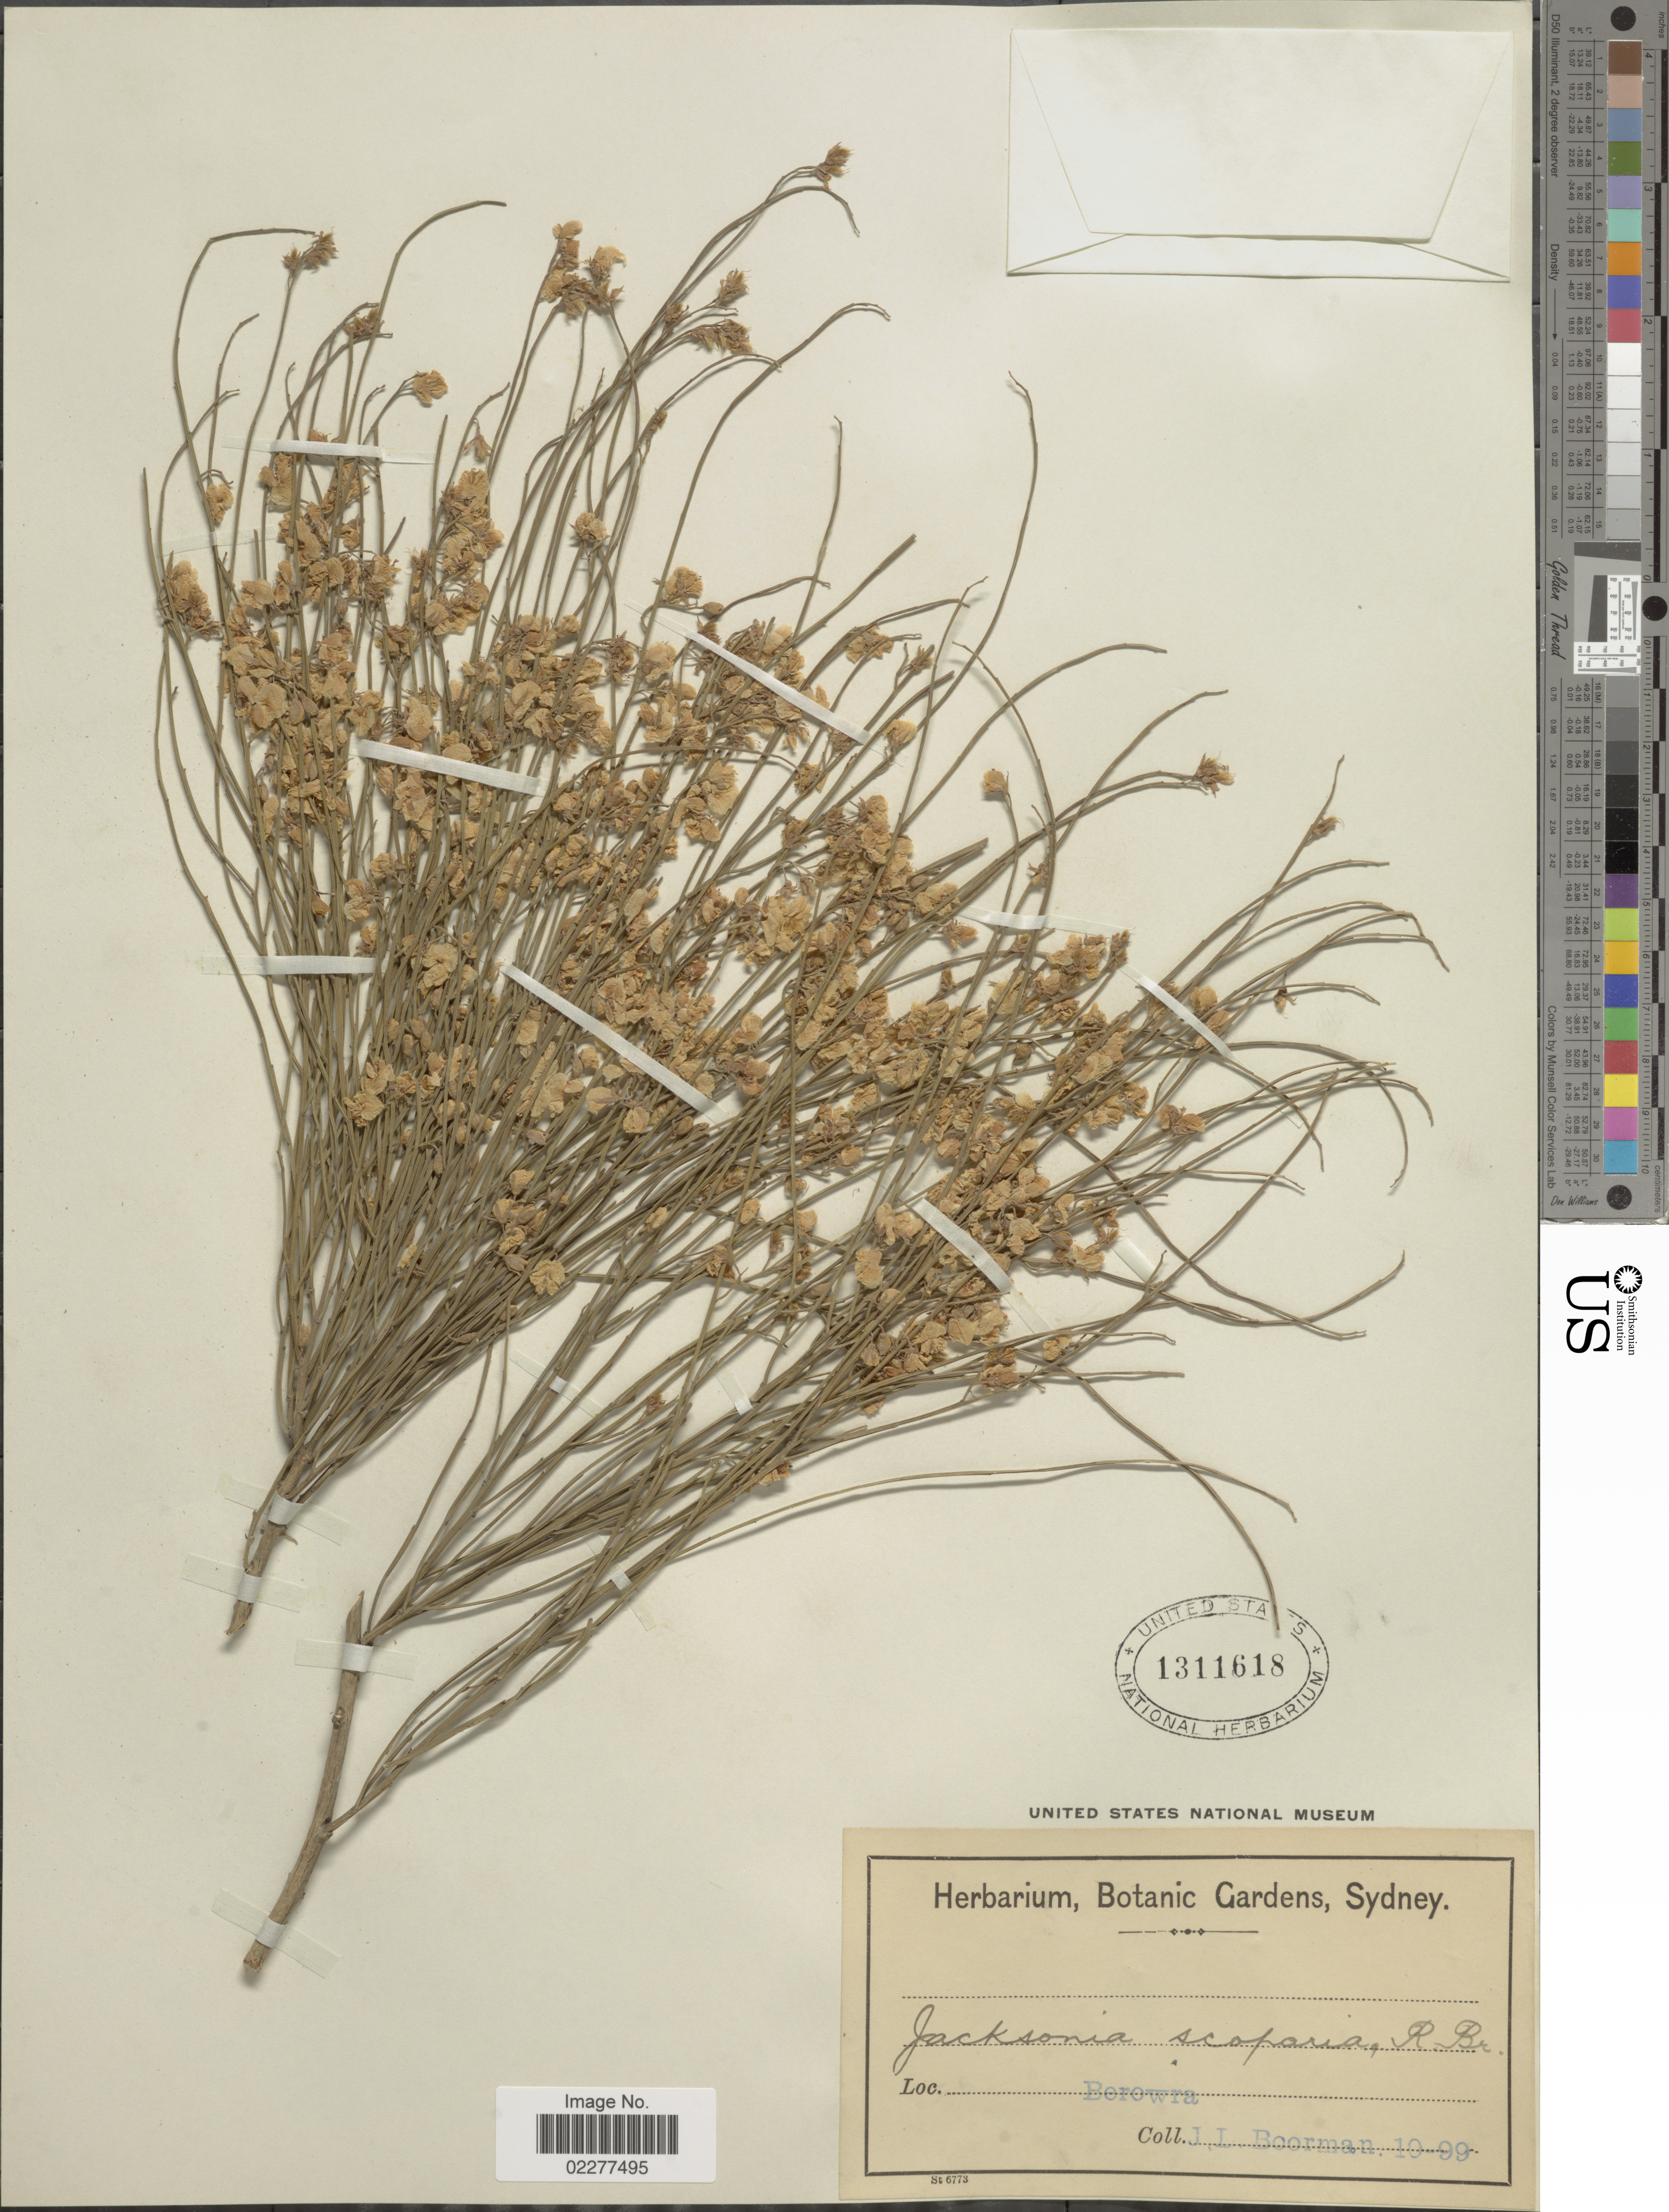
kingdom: Plantae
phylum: Tracheophyta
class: Magnoliopsida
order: Fabales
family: Fabaceae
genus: Jacksonia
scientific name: Jacksonia scoparia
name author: Sm.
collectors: J. Boorman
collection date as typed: Transcribed d/m/y: /10/99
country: Australia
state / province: New South Wales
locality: Berowra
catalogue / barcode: US 1311618